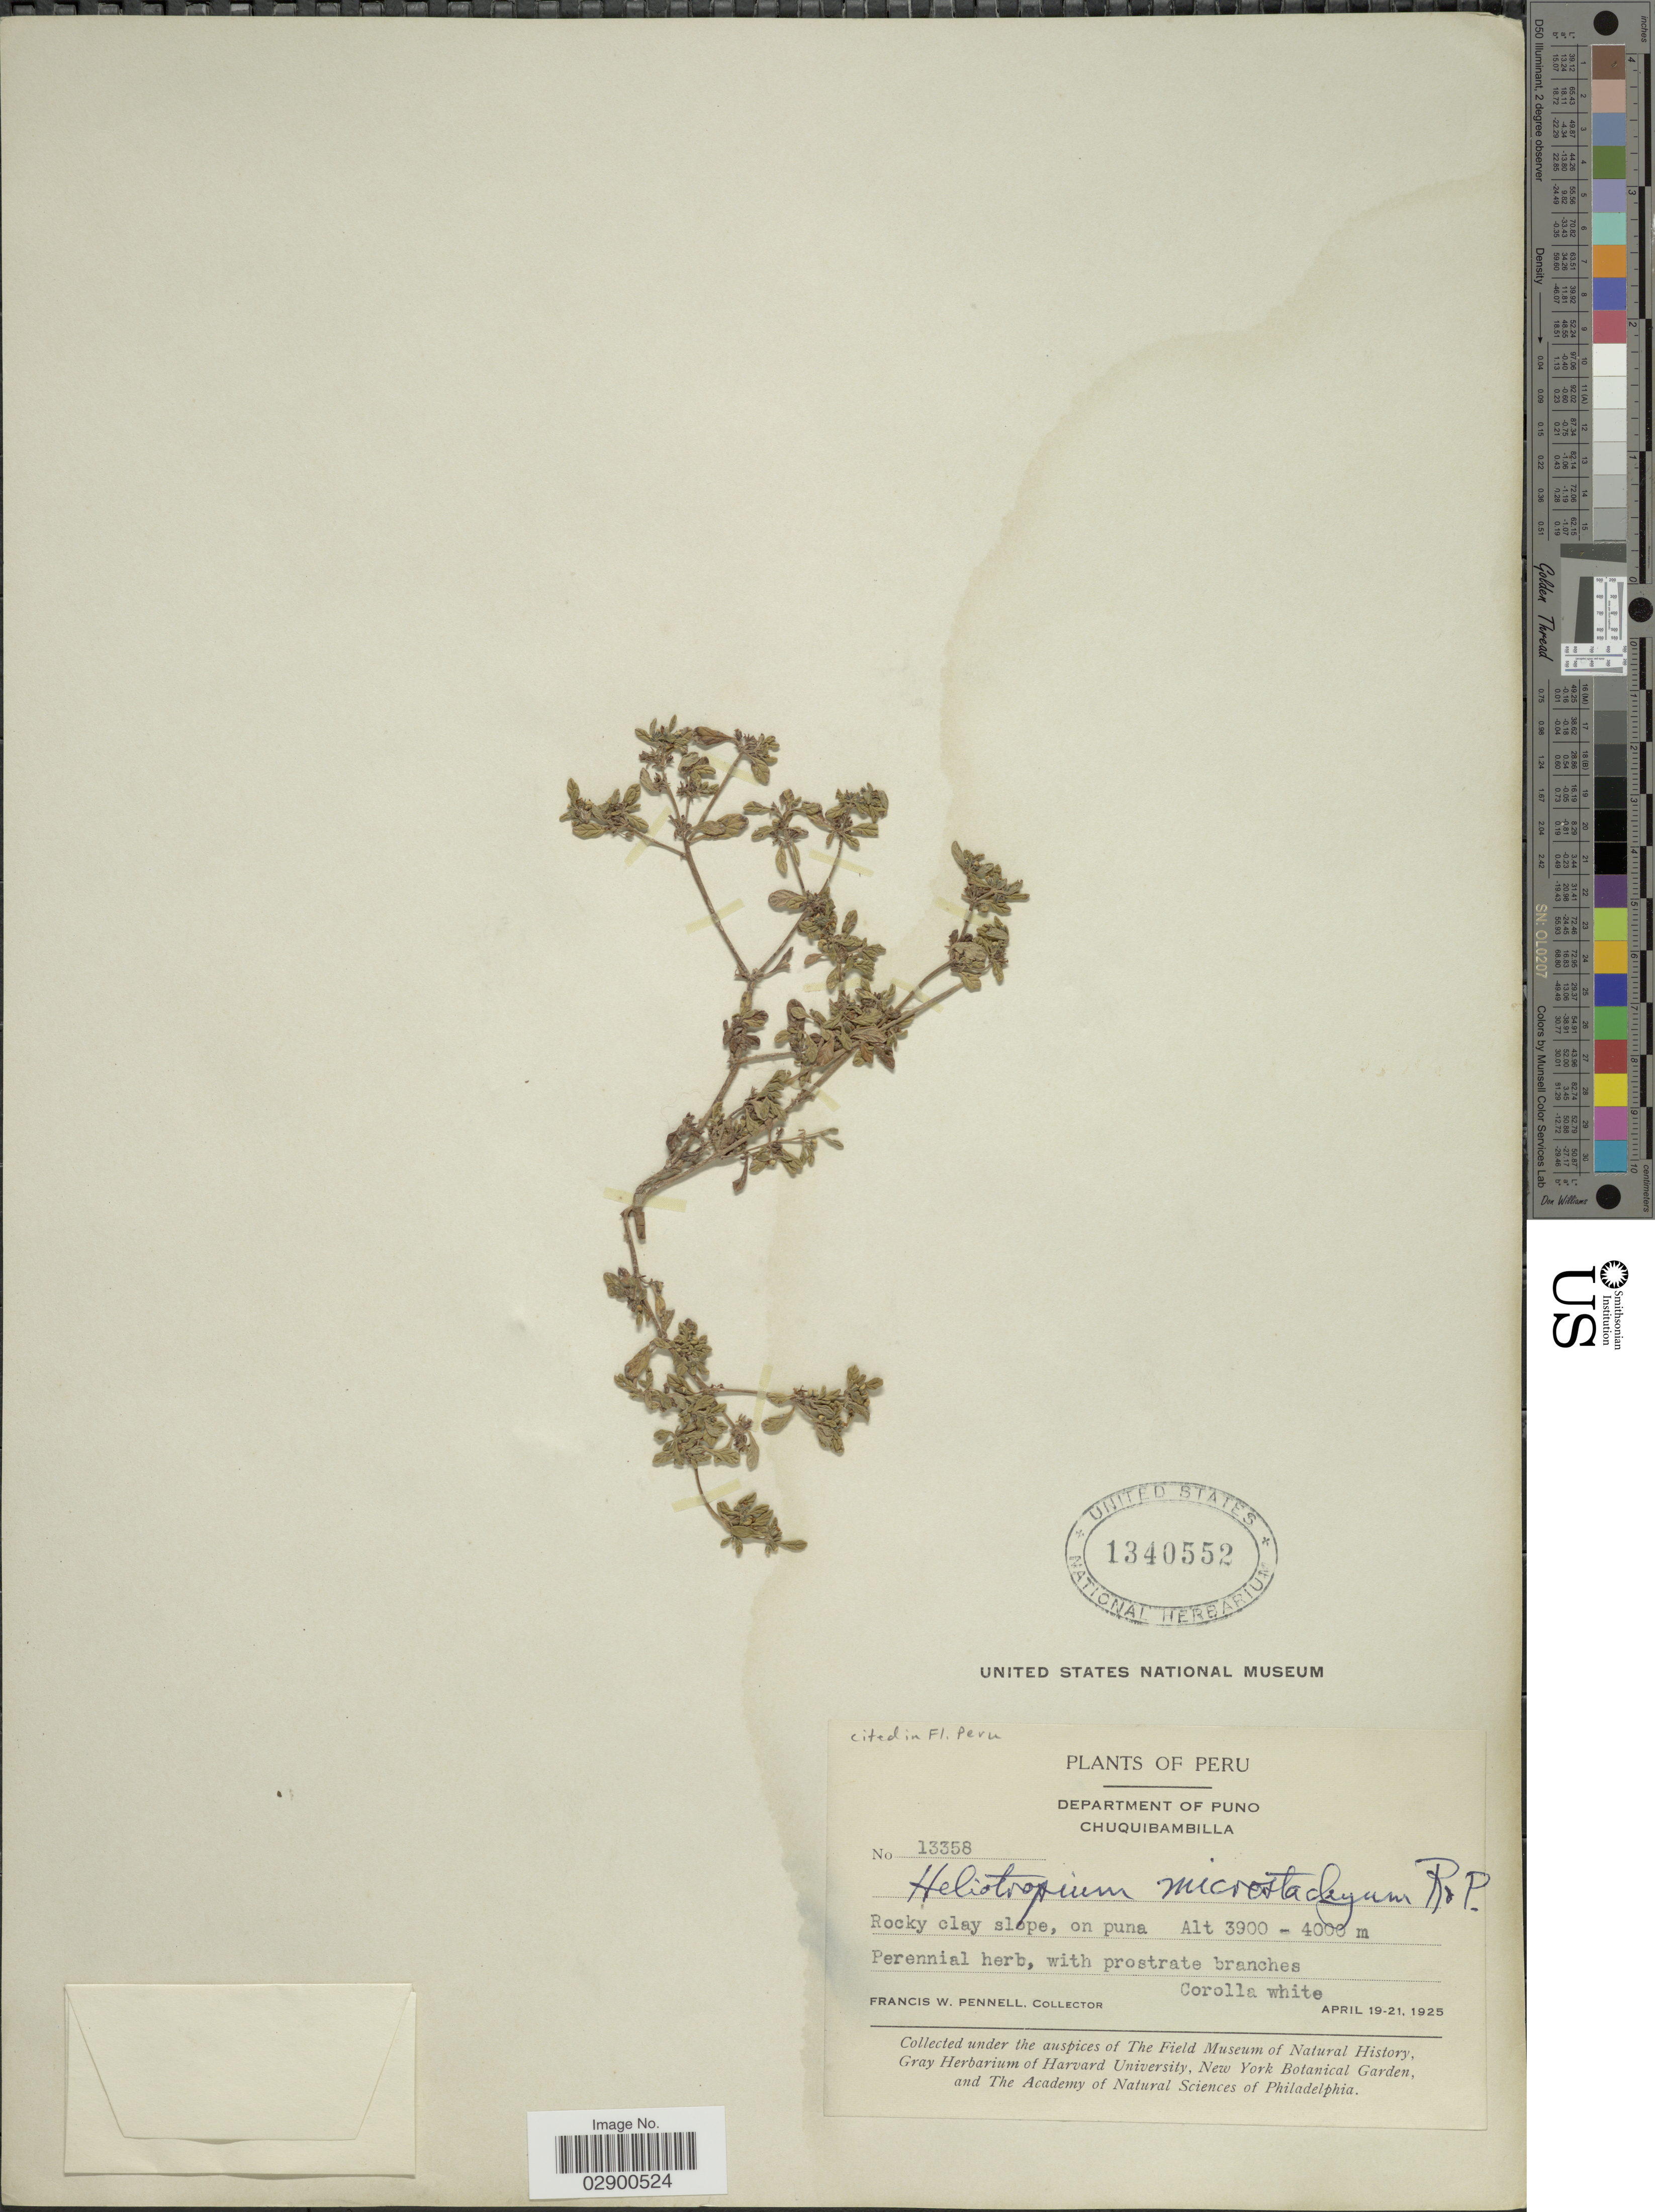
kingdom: Plantae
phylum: Tracheophyta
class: Magnoliopsida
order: Boraginales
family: Heliotropiaceae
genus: Heliotropium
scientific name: Heliotropium microstachyum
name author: Ruiz & Pav.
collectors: F. W. Pennell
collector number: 13358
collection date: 1925-04-19/1925-04-21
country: Peru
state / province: Puno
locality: Department of Puno, Chuquibambilla, Rocky clay slope, on puna.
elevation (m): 3900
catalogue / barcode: US 1340552